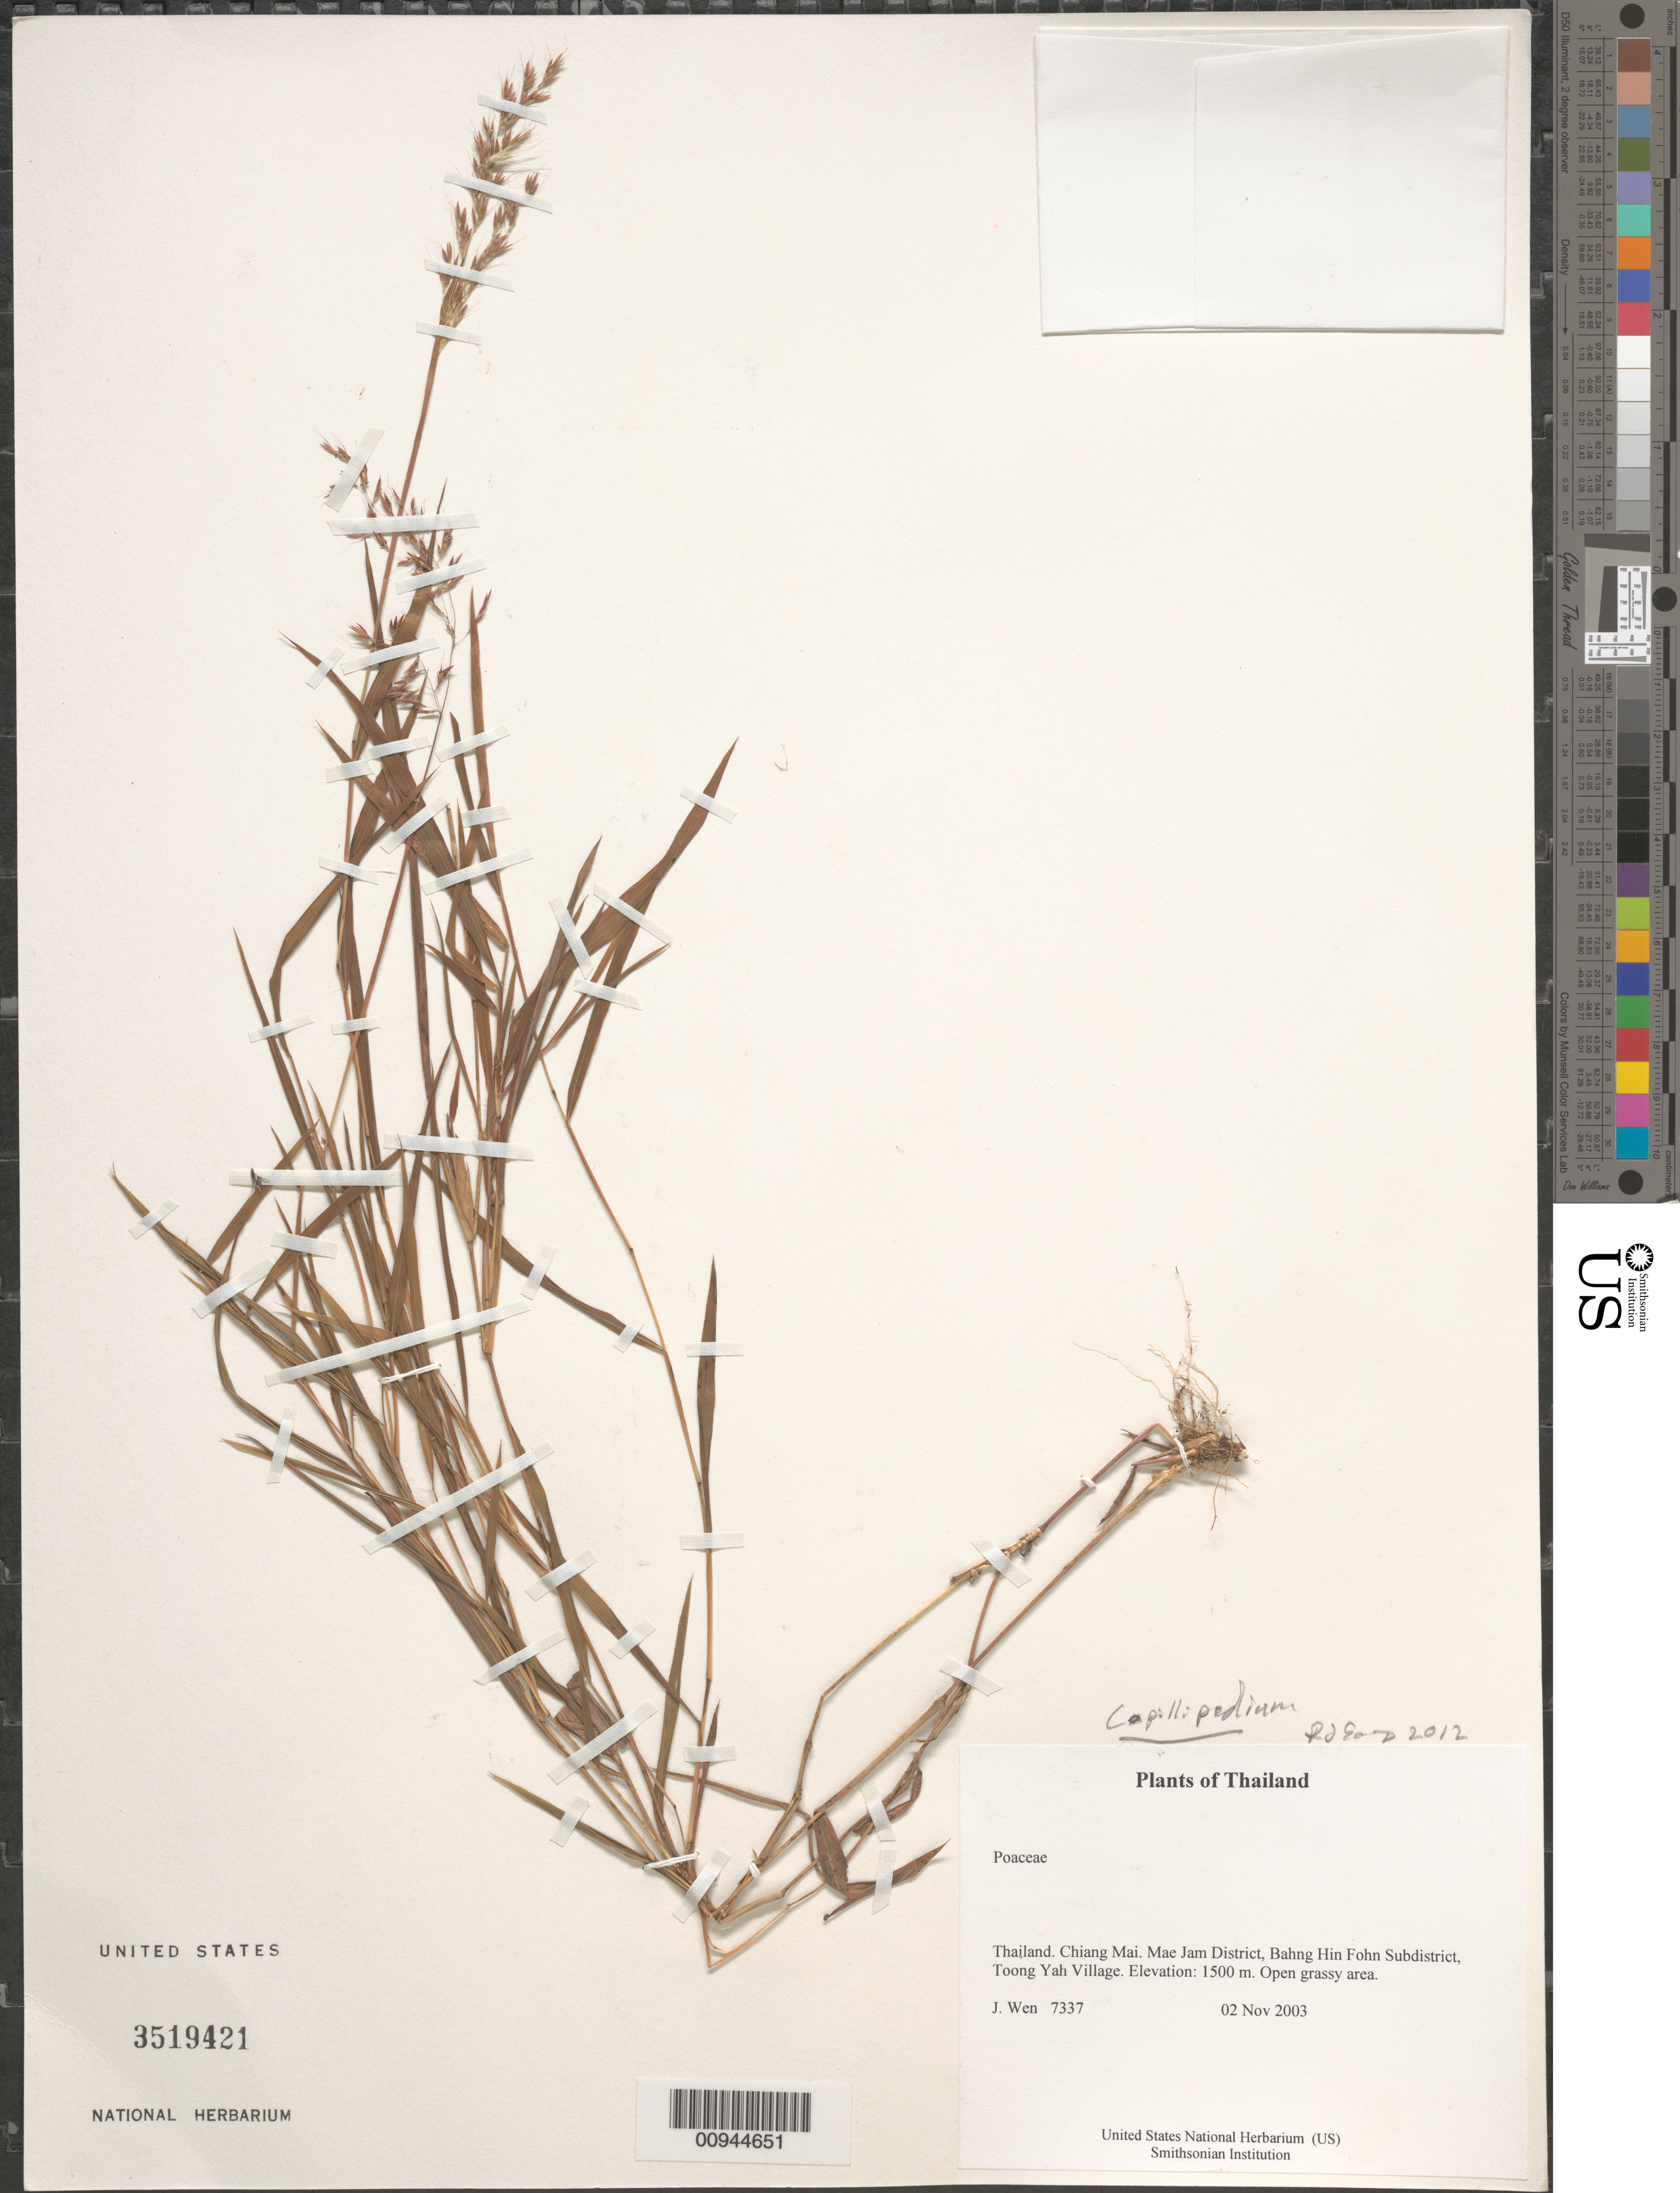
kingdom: Plantae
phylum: Tracheophyta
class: Liliopsida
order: Poales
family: Poaceae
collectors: J. Wen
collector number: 7337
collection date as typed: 02 Nov 2003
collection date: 2003-11-02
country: Thailand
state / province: Chiang Mai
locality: Mae Jam District, Bahng Hin Fohn Subdistrict, Toong Yah Village.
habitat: Open grassy area.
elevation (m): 1500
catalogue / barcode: US 3519421